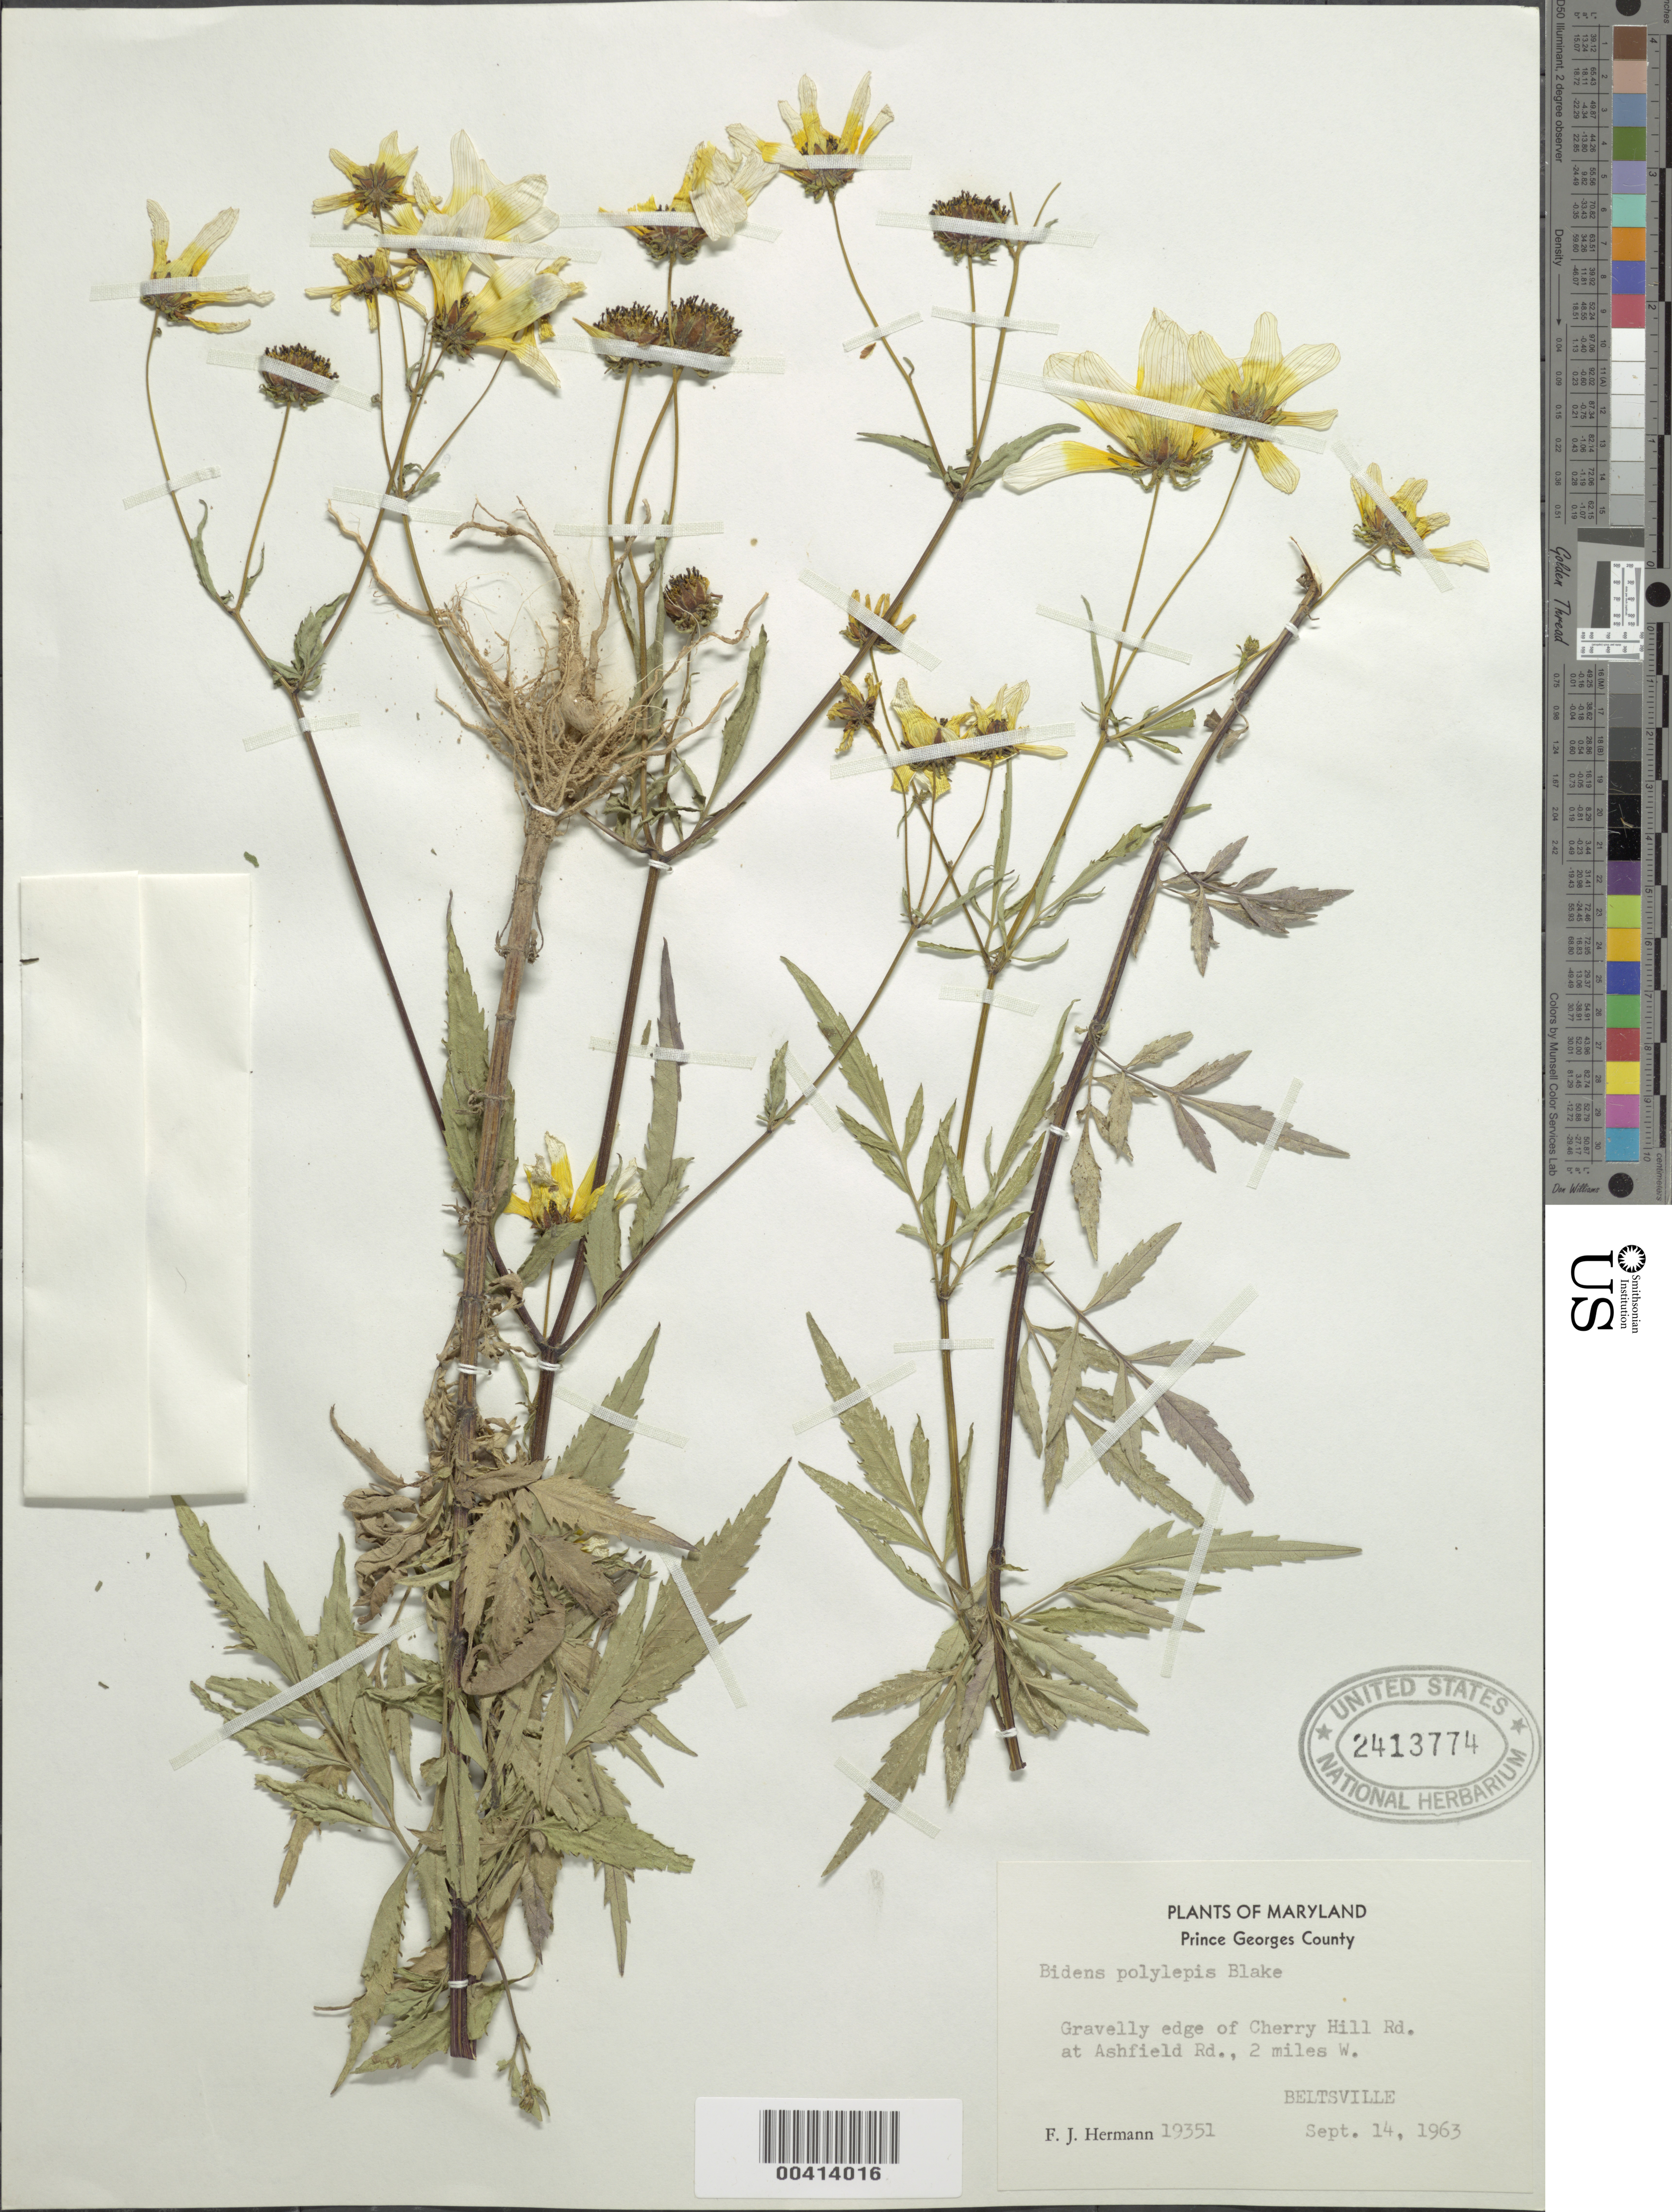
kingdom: Plantae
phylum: Tracheophyta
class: Magnoliopsida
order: Asterales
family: Asteraceae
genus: Bidens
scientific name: Bidens polylepis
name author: S.F. Blake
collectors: F. J. Hermann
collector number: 19351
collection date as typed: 14 Sep 1963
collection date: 1963-09-14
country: United States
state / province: Maryland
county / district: Prince George's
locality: Cherry Hill Road at Ashfield Road, Beltsville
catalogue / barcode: US 2413774